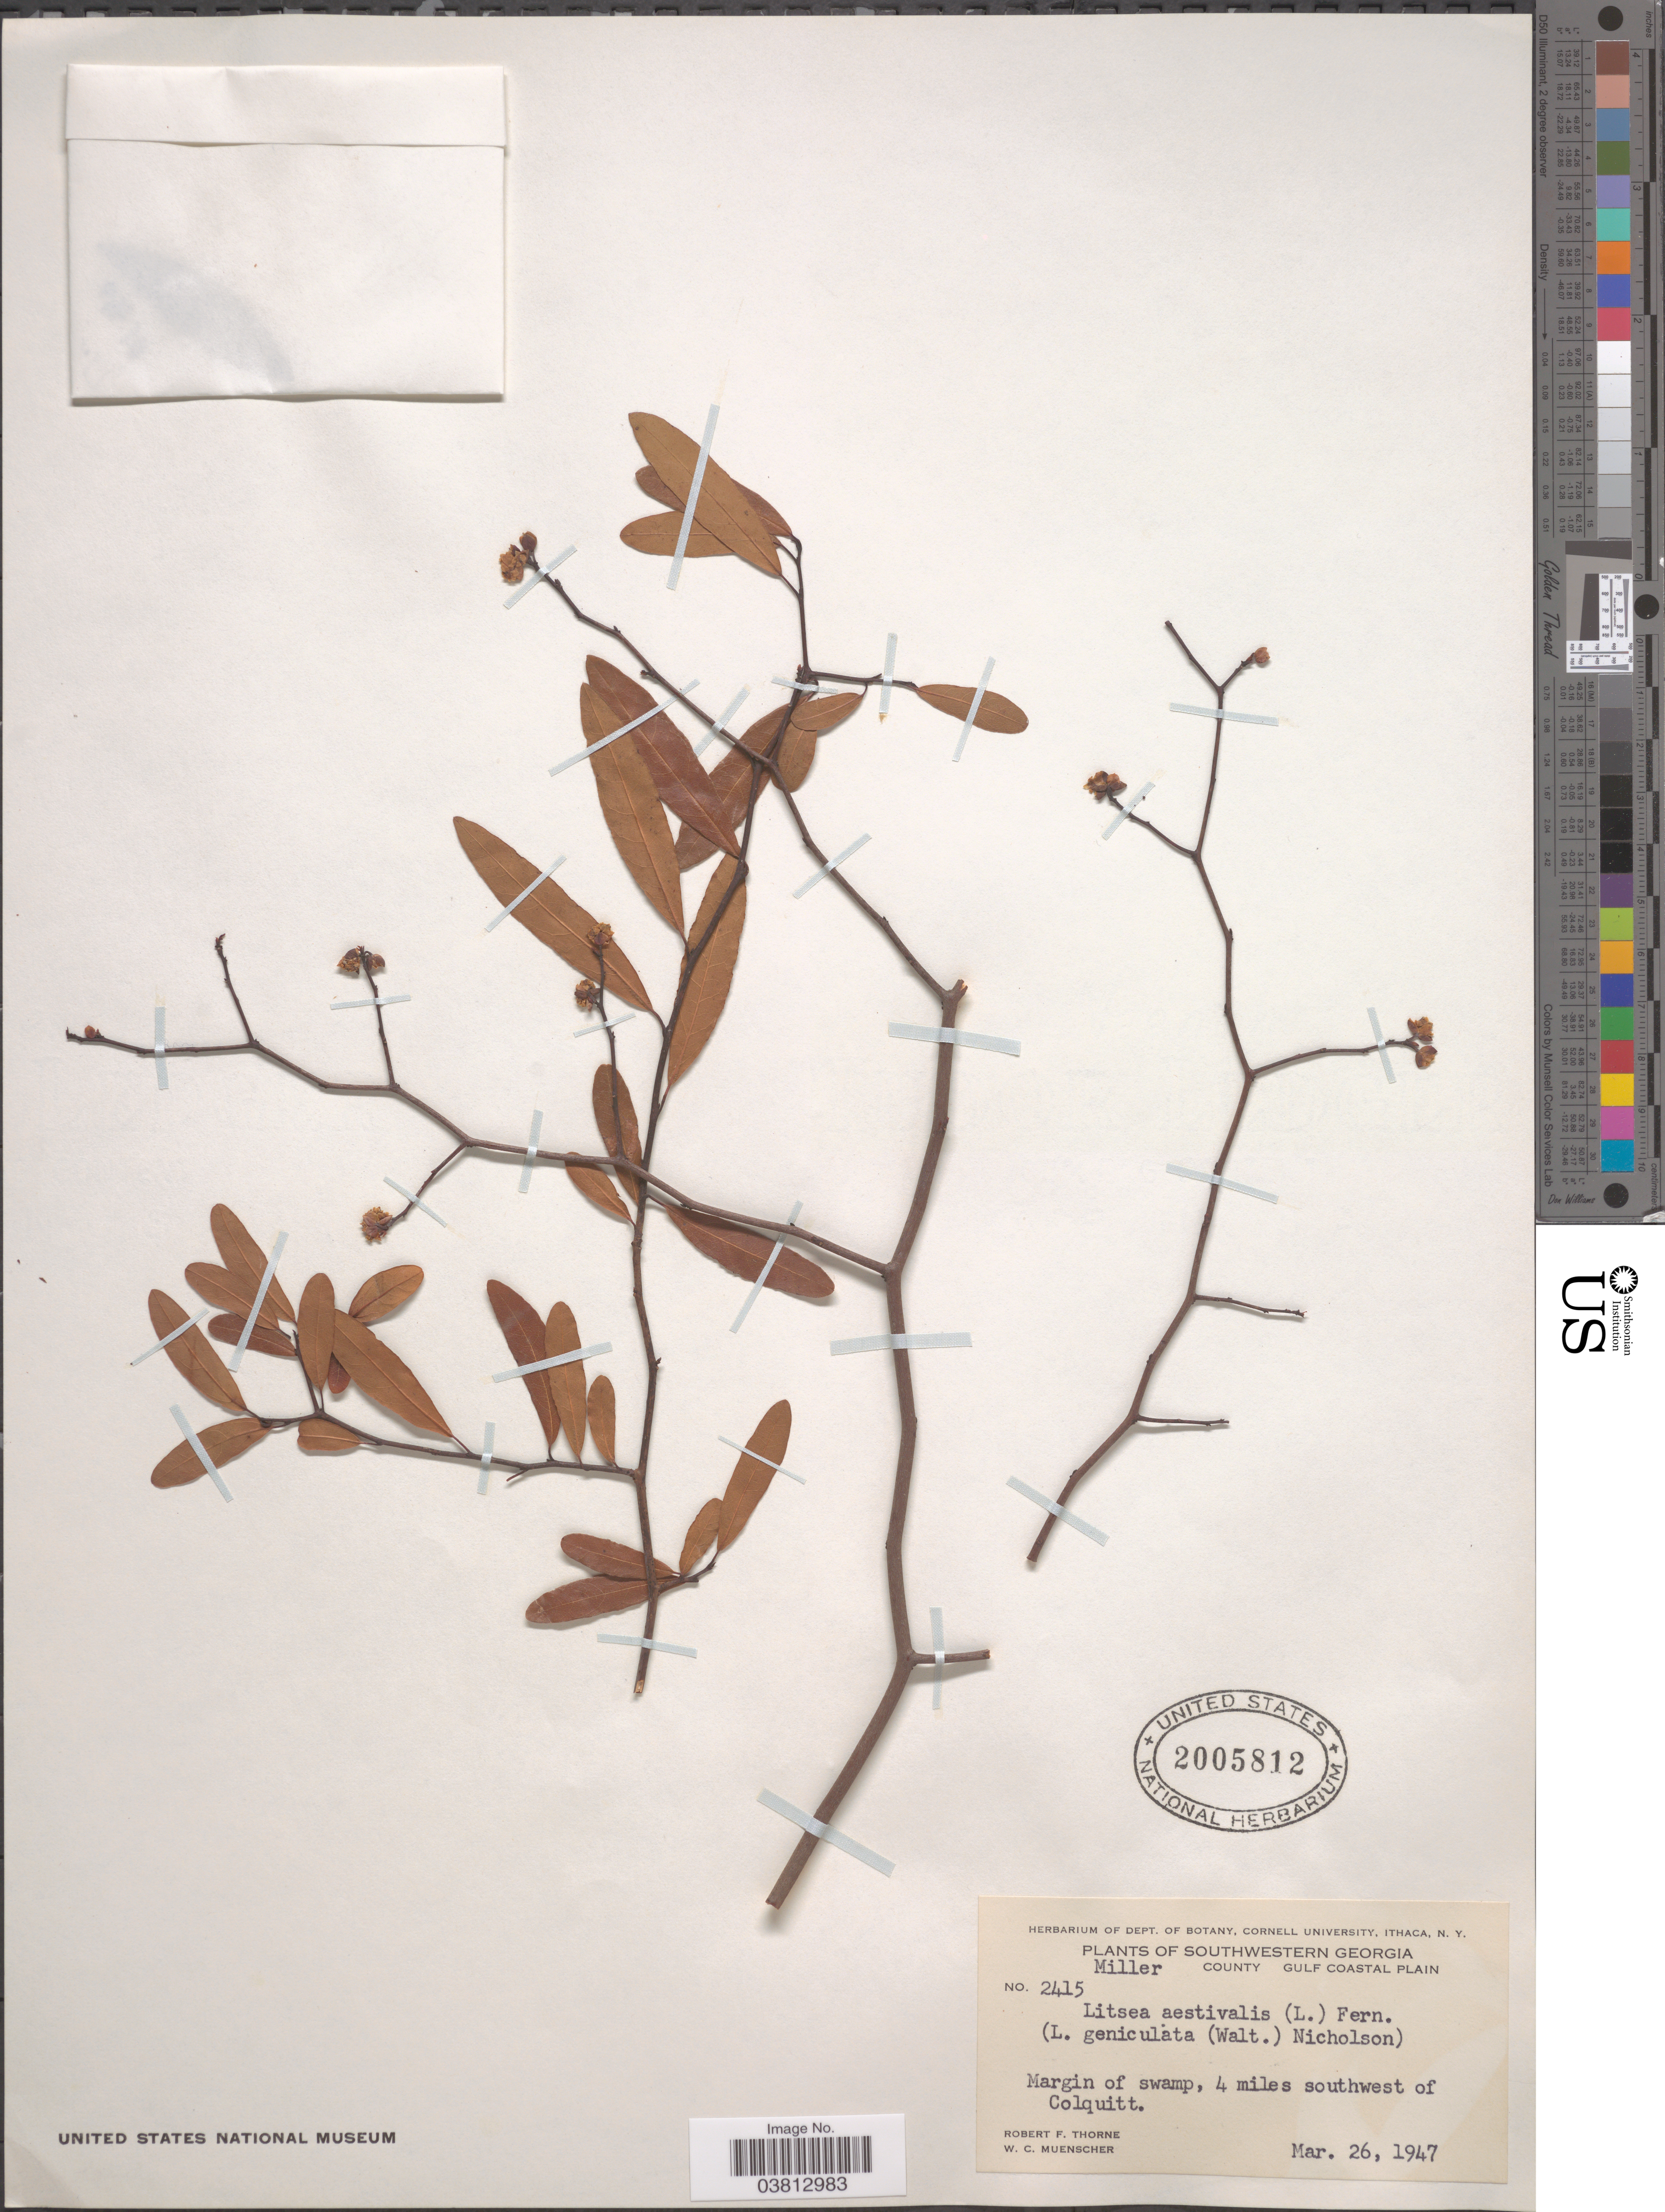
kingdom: Plantae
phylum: Tracheophyta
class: Magnoliopsida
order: Laurales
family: Lauraceae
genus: Litsea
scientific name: Litsea aestivalis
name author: (L.) Fernald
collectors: R. F. Thorne & W. Muenscher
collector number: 2415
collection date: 1947-03-26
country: United States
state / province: Georgia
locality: Southwestern Georgia. Miller County. Gulf Coastal Plain. Margin of swamp, 4 miles southwest of Colquitt.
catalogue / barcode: US 2005812